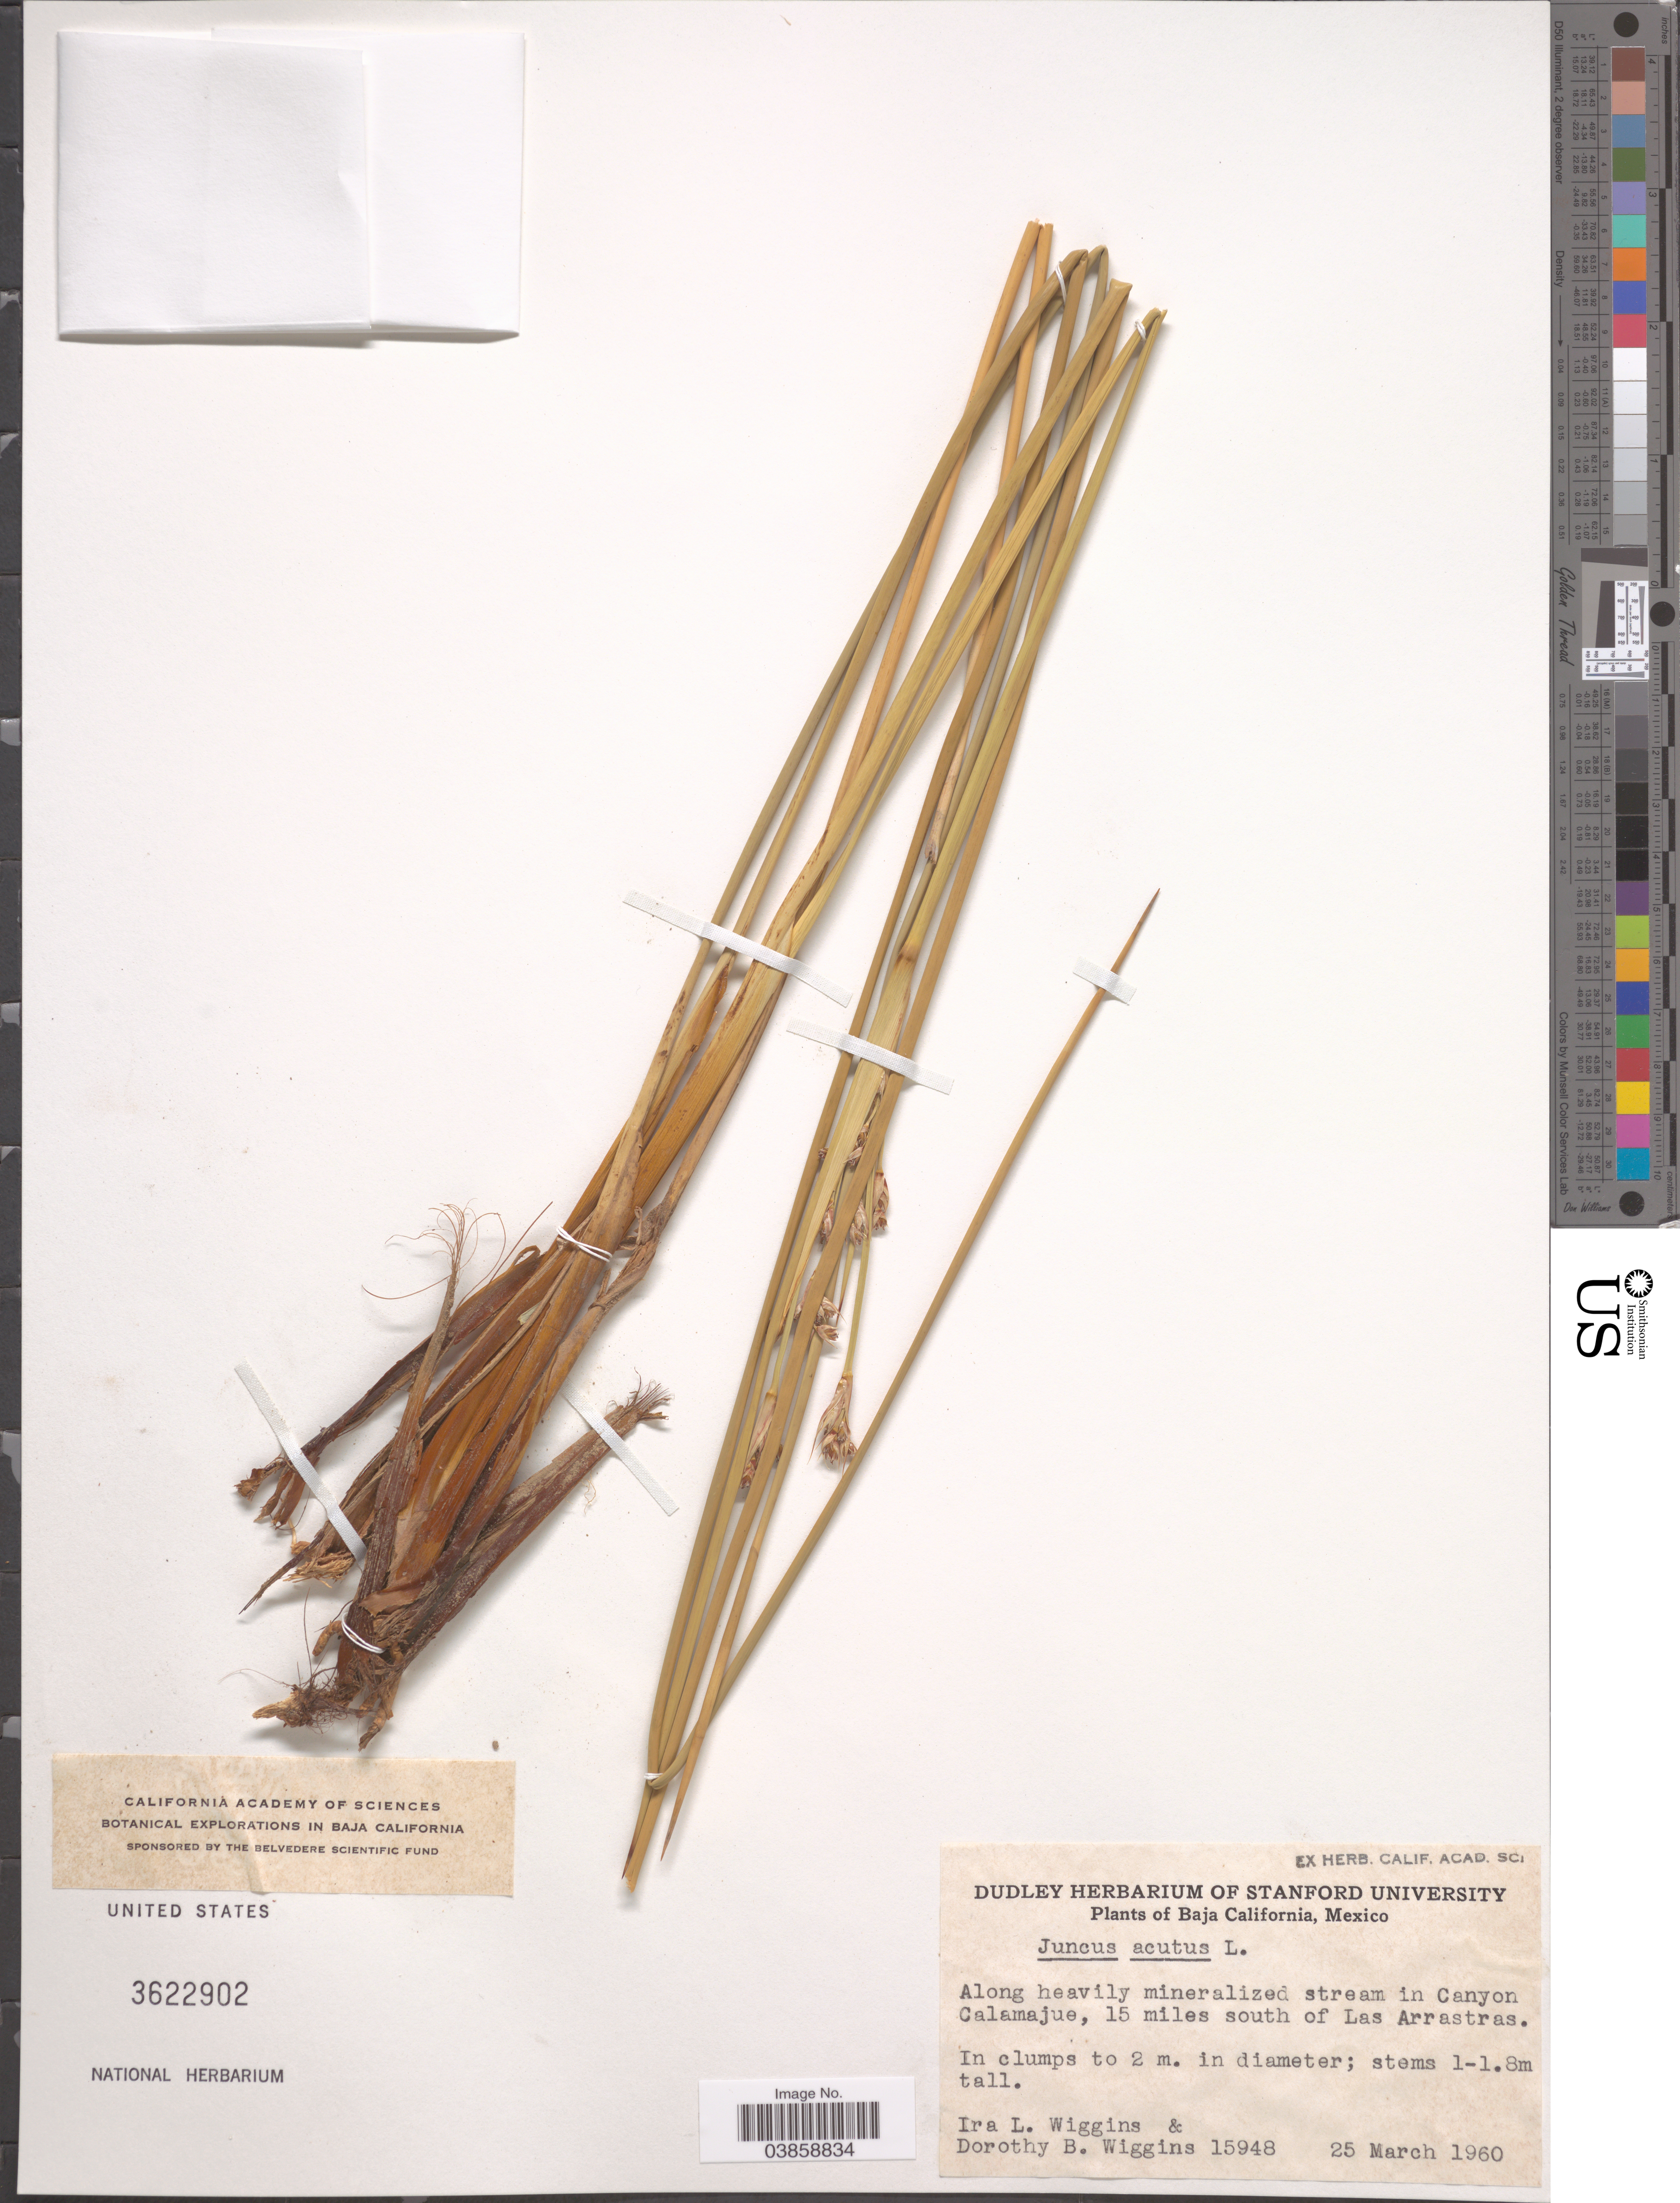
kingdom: Plantae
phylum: Tracheophyta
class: Liliopsida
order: Poales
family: Juncaceae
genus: Juncus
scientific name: Juncus acutus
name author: L.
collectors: I. L. Wiggins & D. B. Wiggins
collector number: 15948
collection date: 1960-03-25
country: Mexico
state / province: Baja California Norte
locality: Along heavily mineralized stream in Canyon Calamajue, 15 miles south of Las Arrastras.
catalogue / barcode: US 3622902